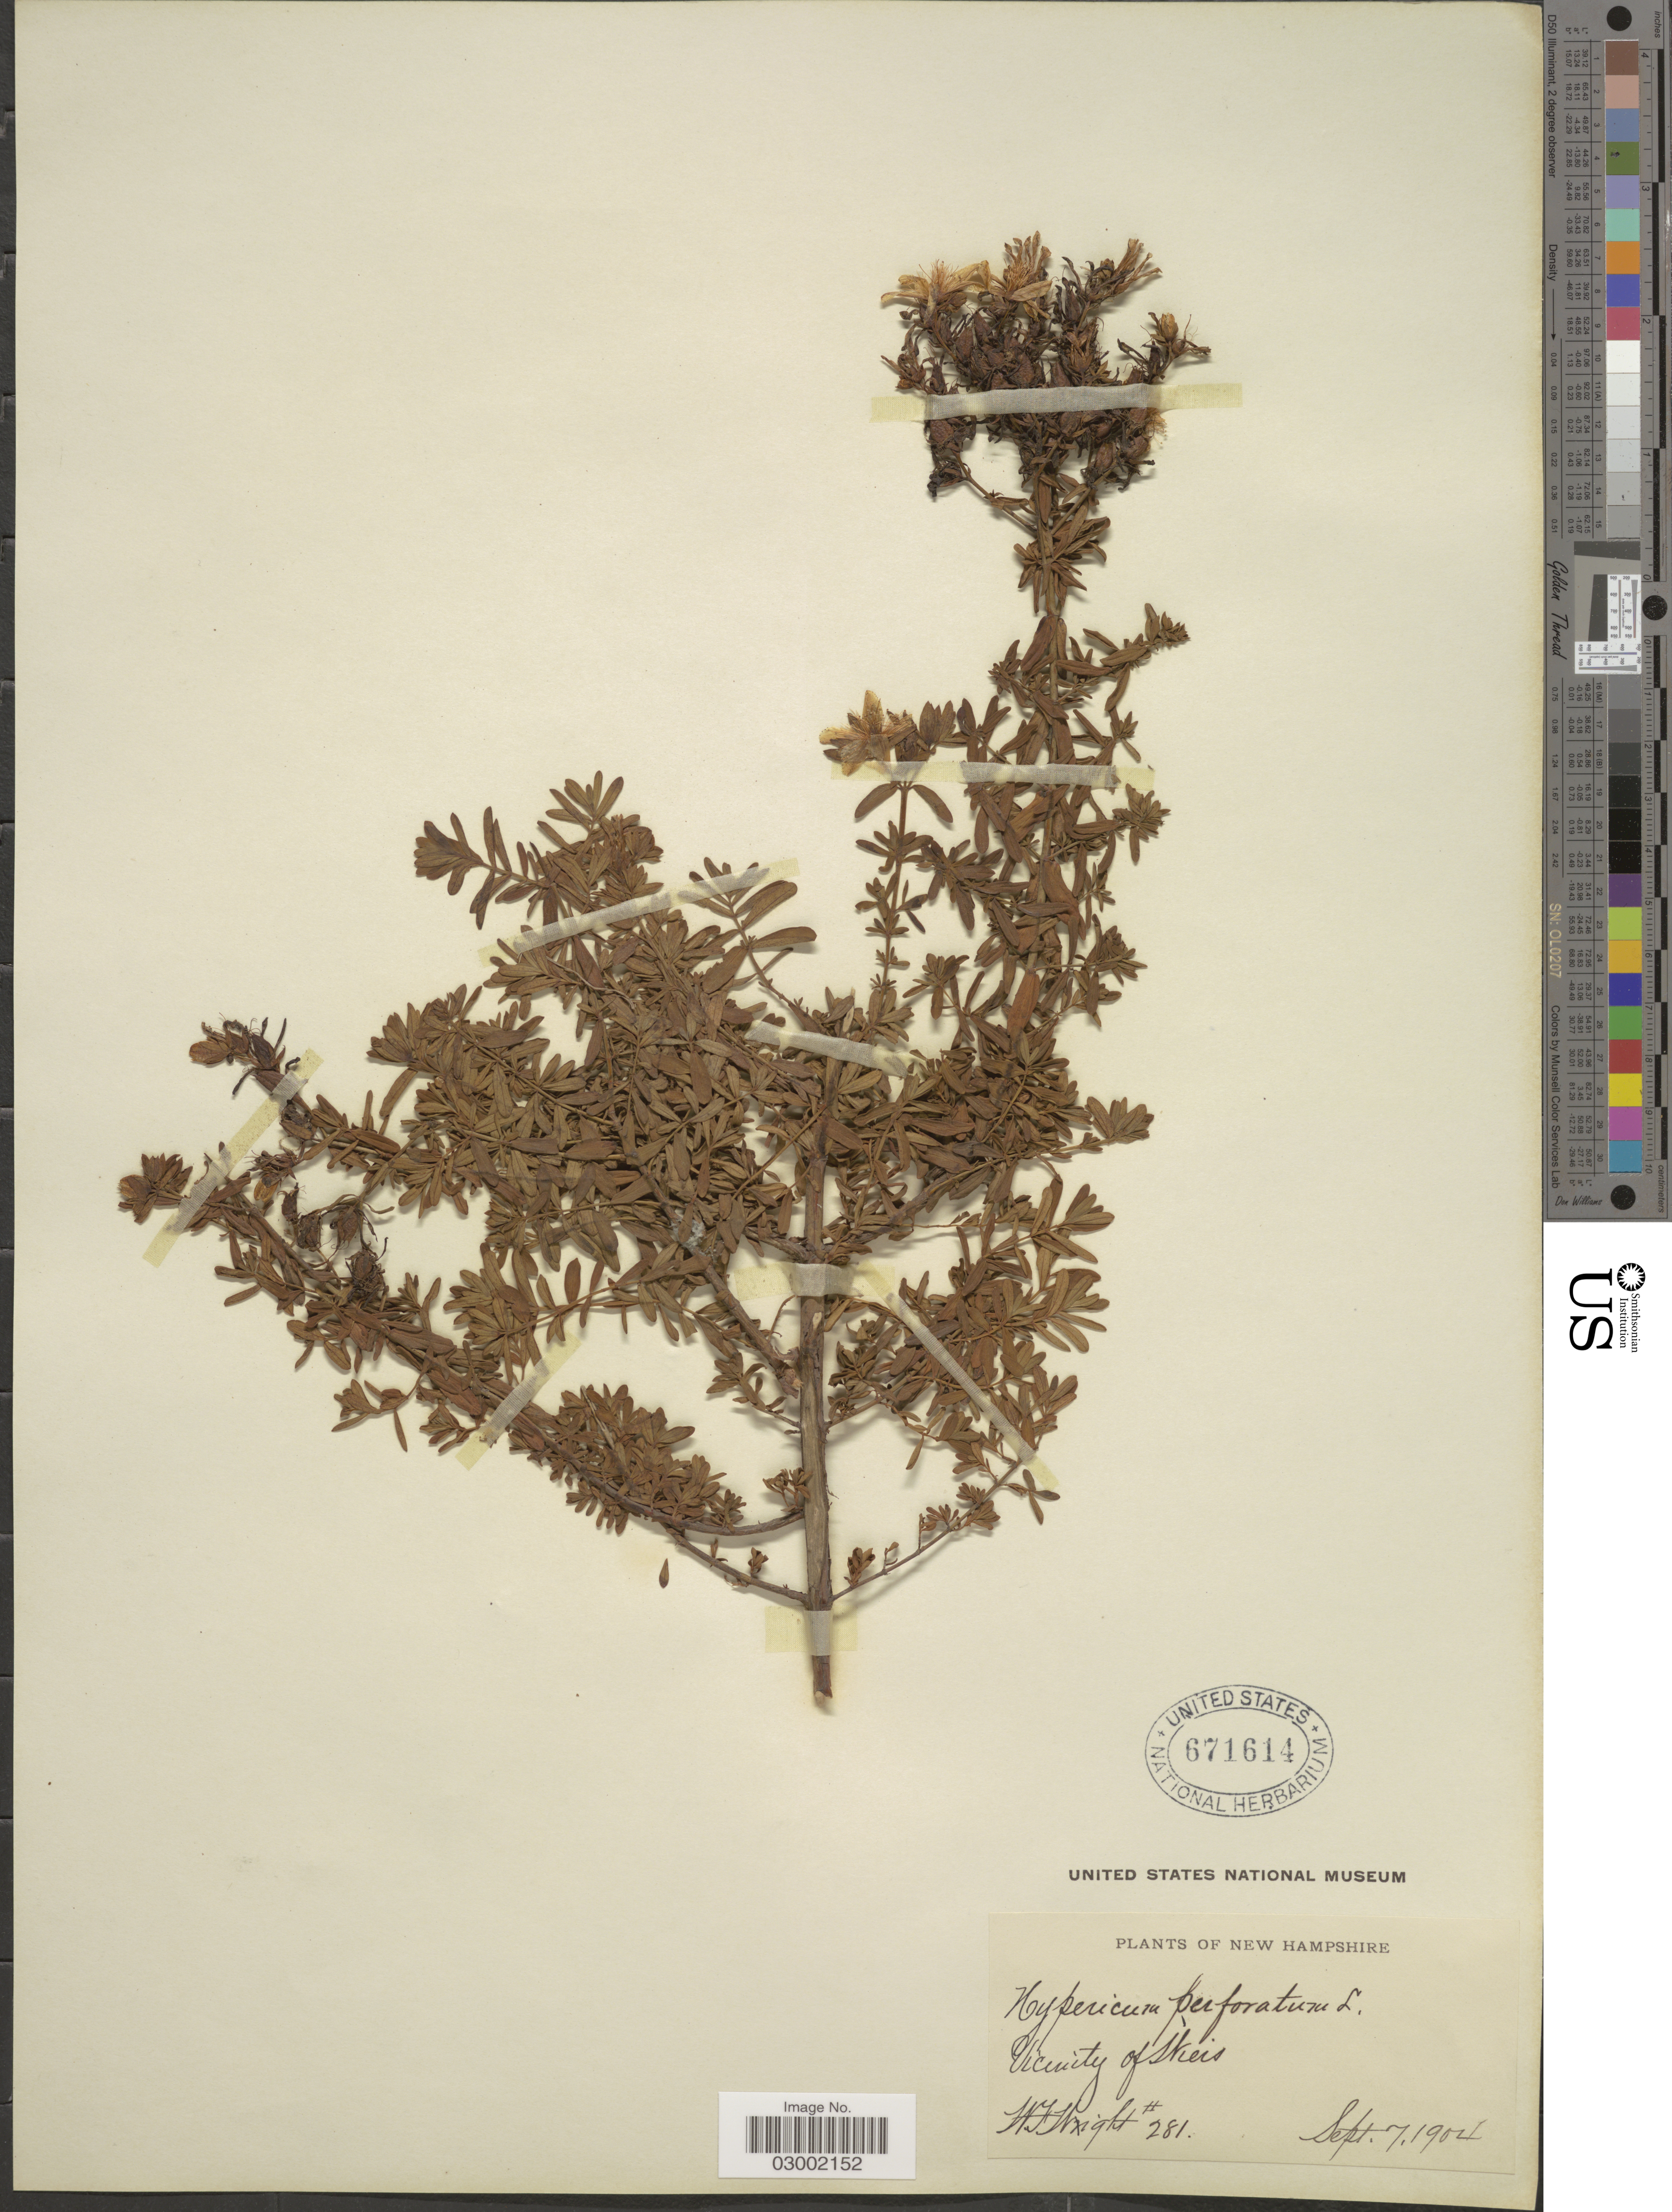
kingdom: Plantae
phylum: Tracheophyta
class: Magnoliopsida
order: Malpighiales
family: Hypericaceae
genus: Hypericum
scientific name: Hypericum perforatum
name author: L.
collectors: W. F. Wright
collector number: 281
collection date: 1904-09-07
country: United States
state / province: New Hampshire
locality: Vicinity of Skeis.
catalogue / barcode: US 671614